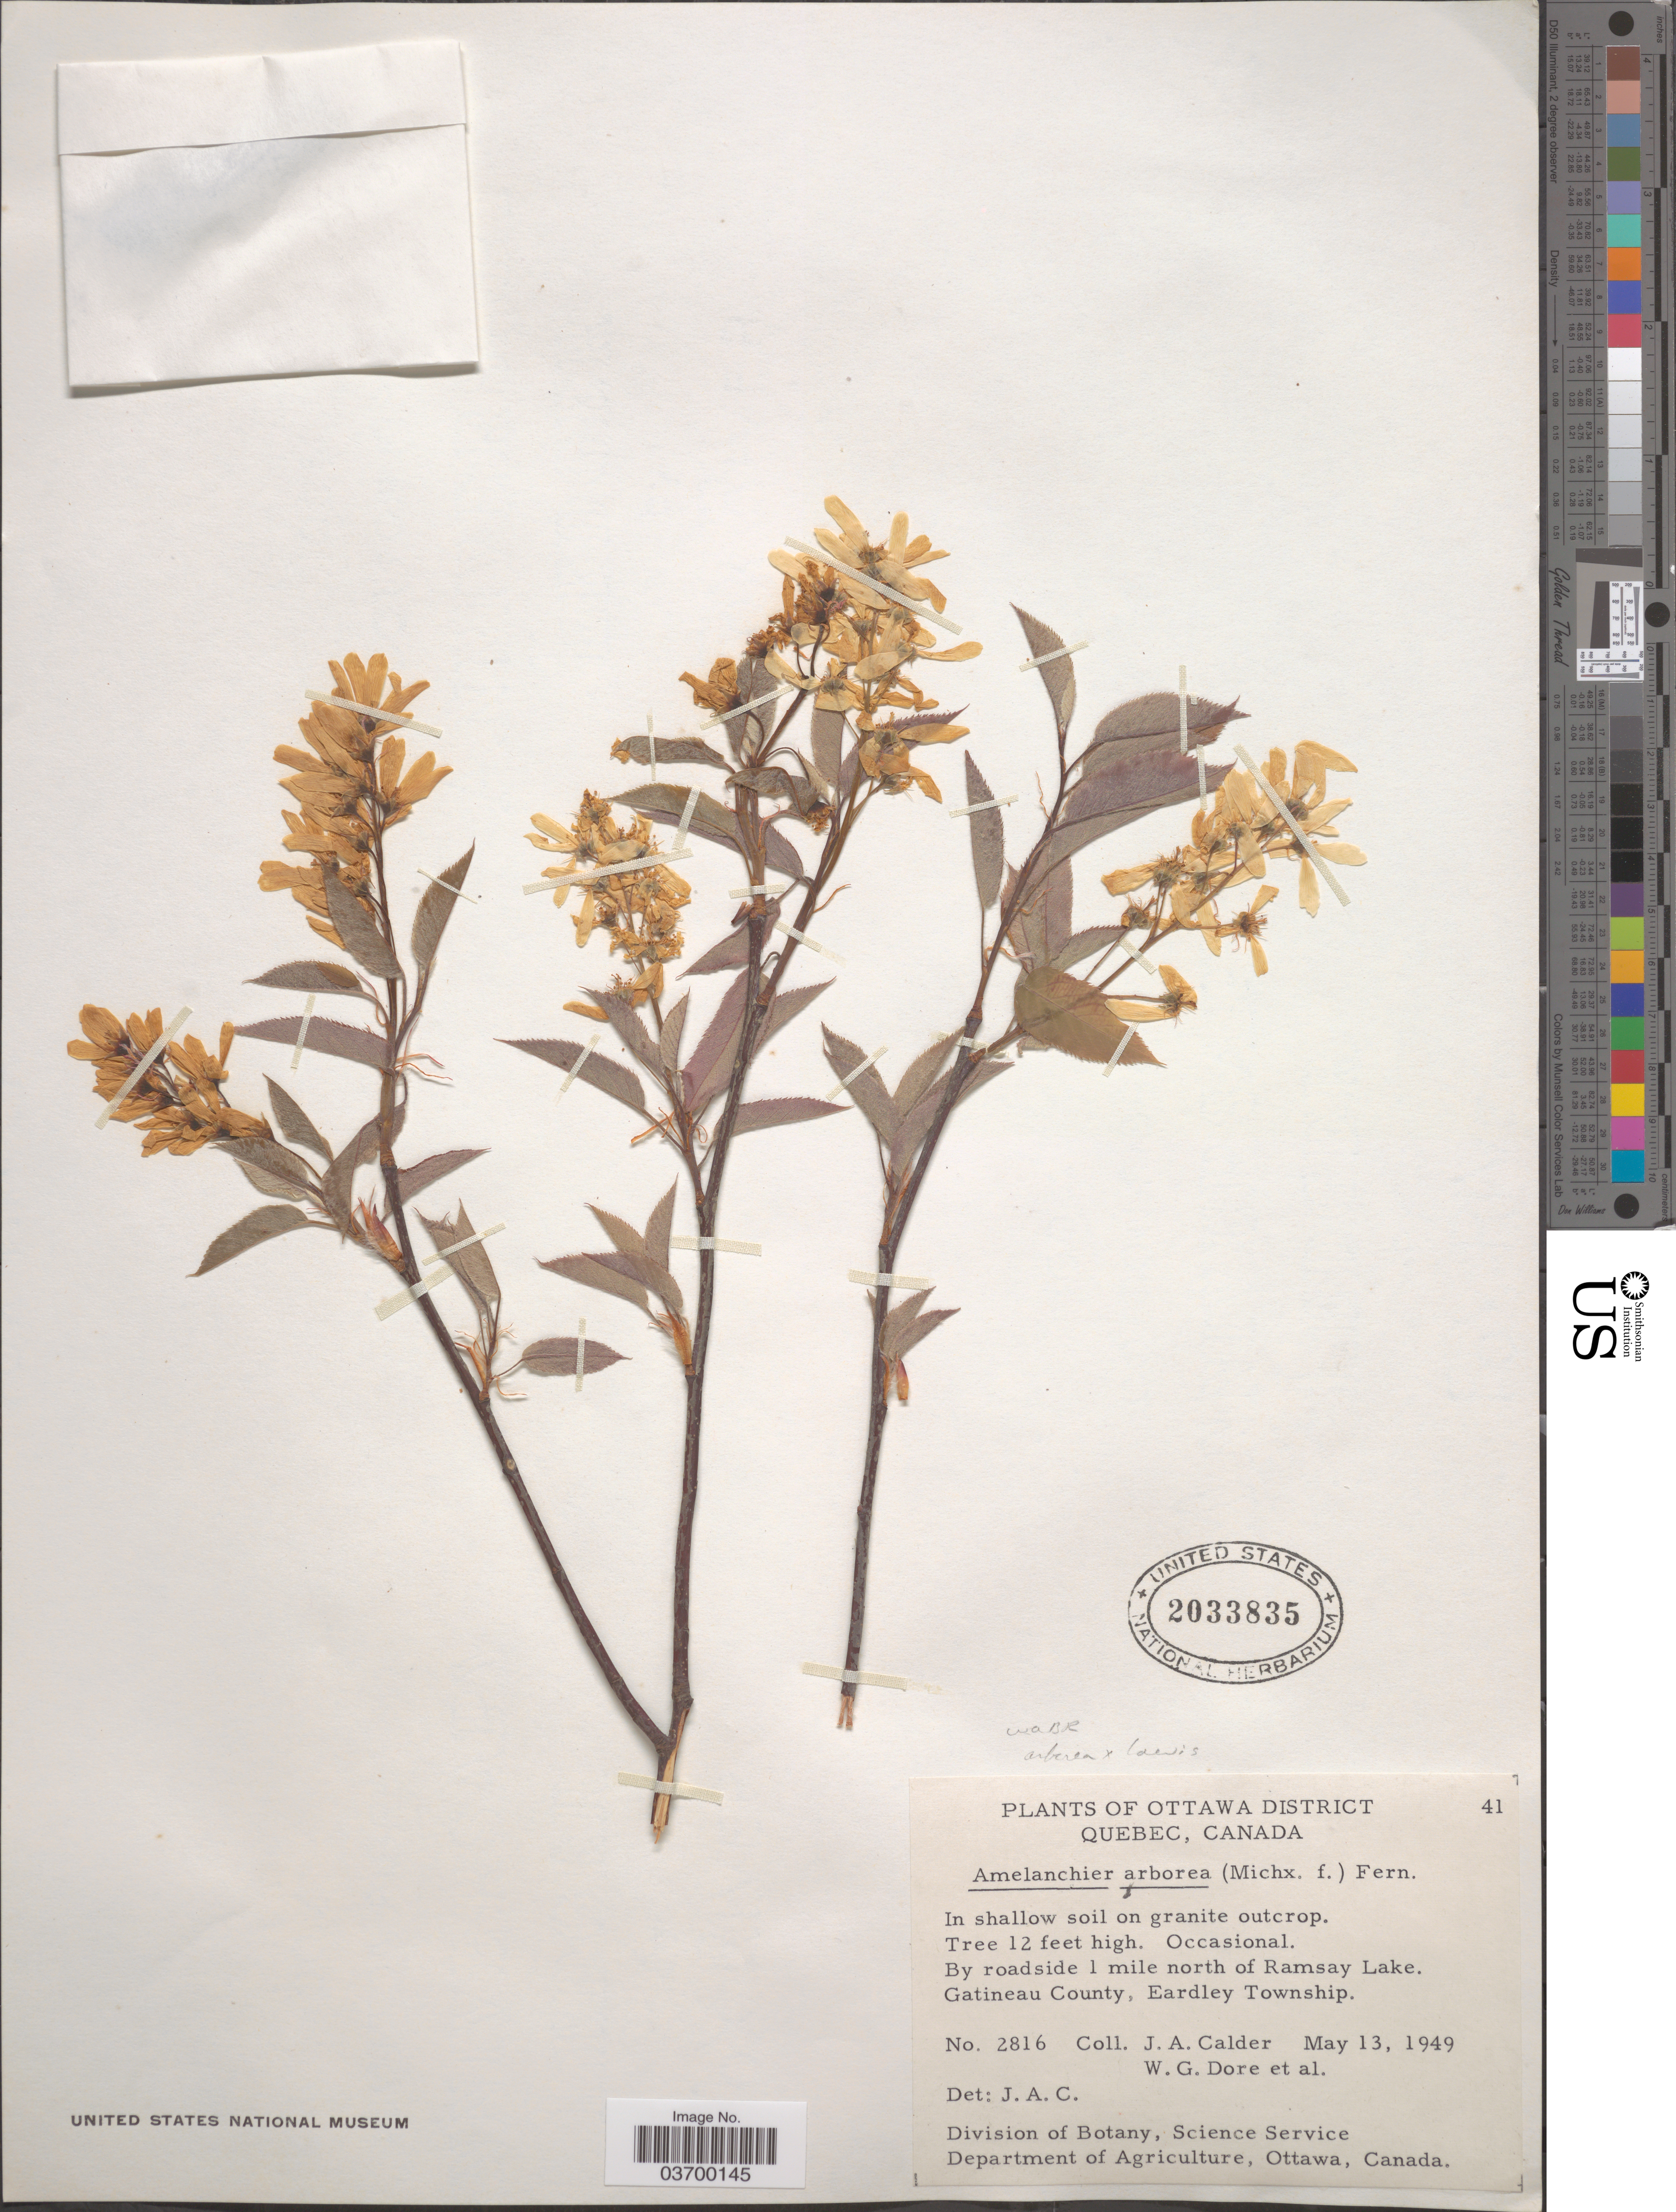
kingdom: Plantae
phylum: Tracheophyta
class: Magnoliopsida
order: Rosales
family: Rosaceae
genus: Amelanchier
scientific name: Amelanchier arborea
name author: (F. Michx.) Fernald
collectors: J. A. Calder, W. Dore & et al.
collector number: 2816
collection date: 1949-05-13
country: Canada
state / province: Quebec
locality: Ottawa District. By roadside 1 mile north of Ramsay Lake. Gatineau County, Eardley Township.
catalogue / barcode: US 2033835